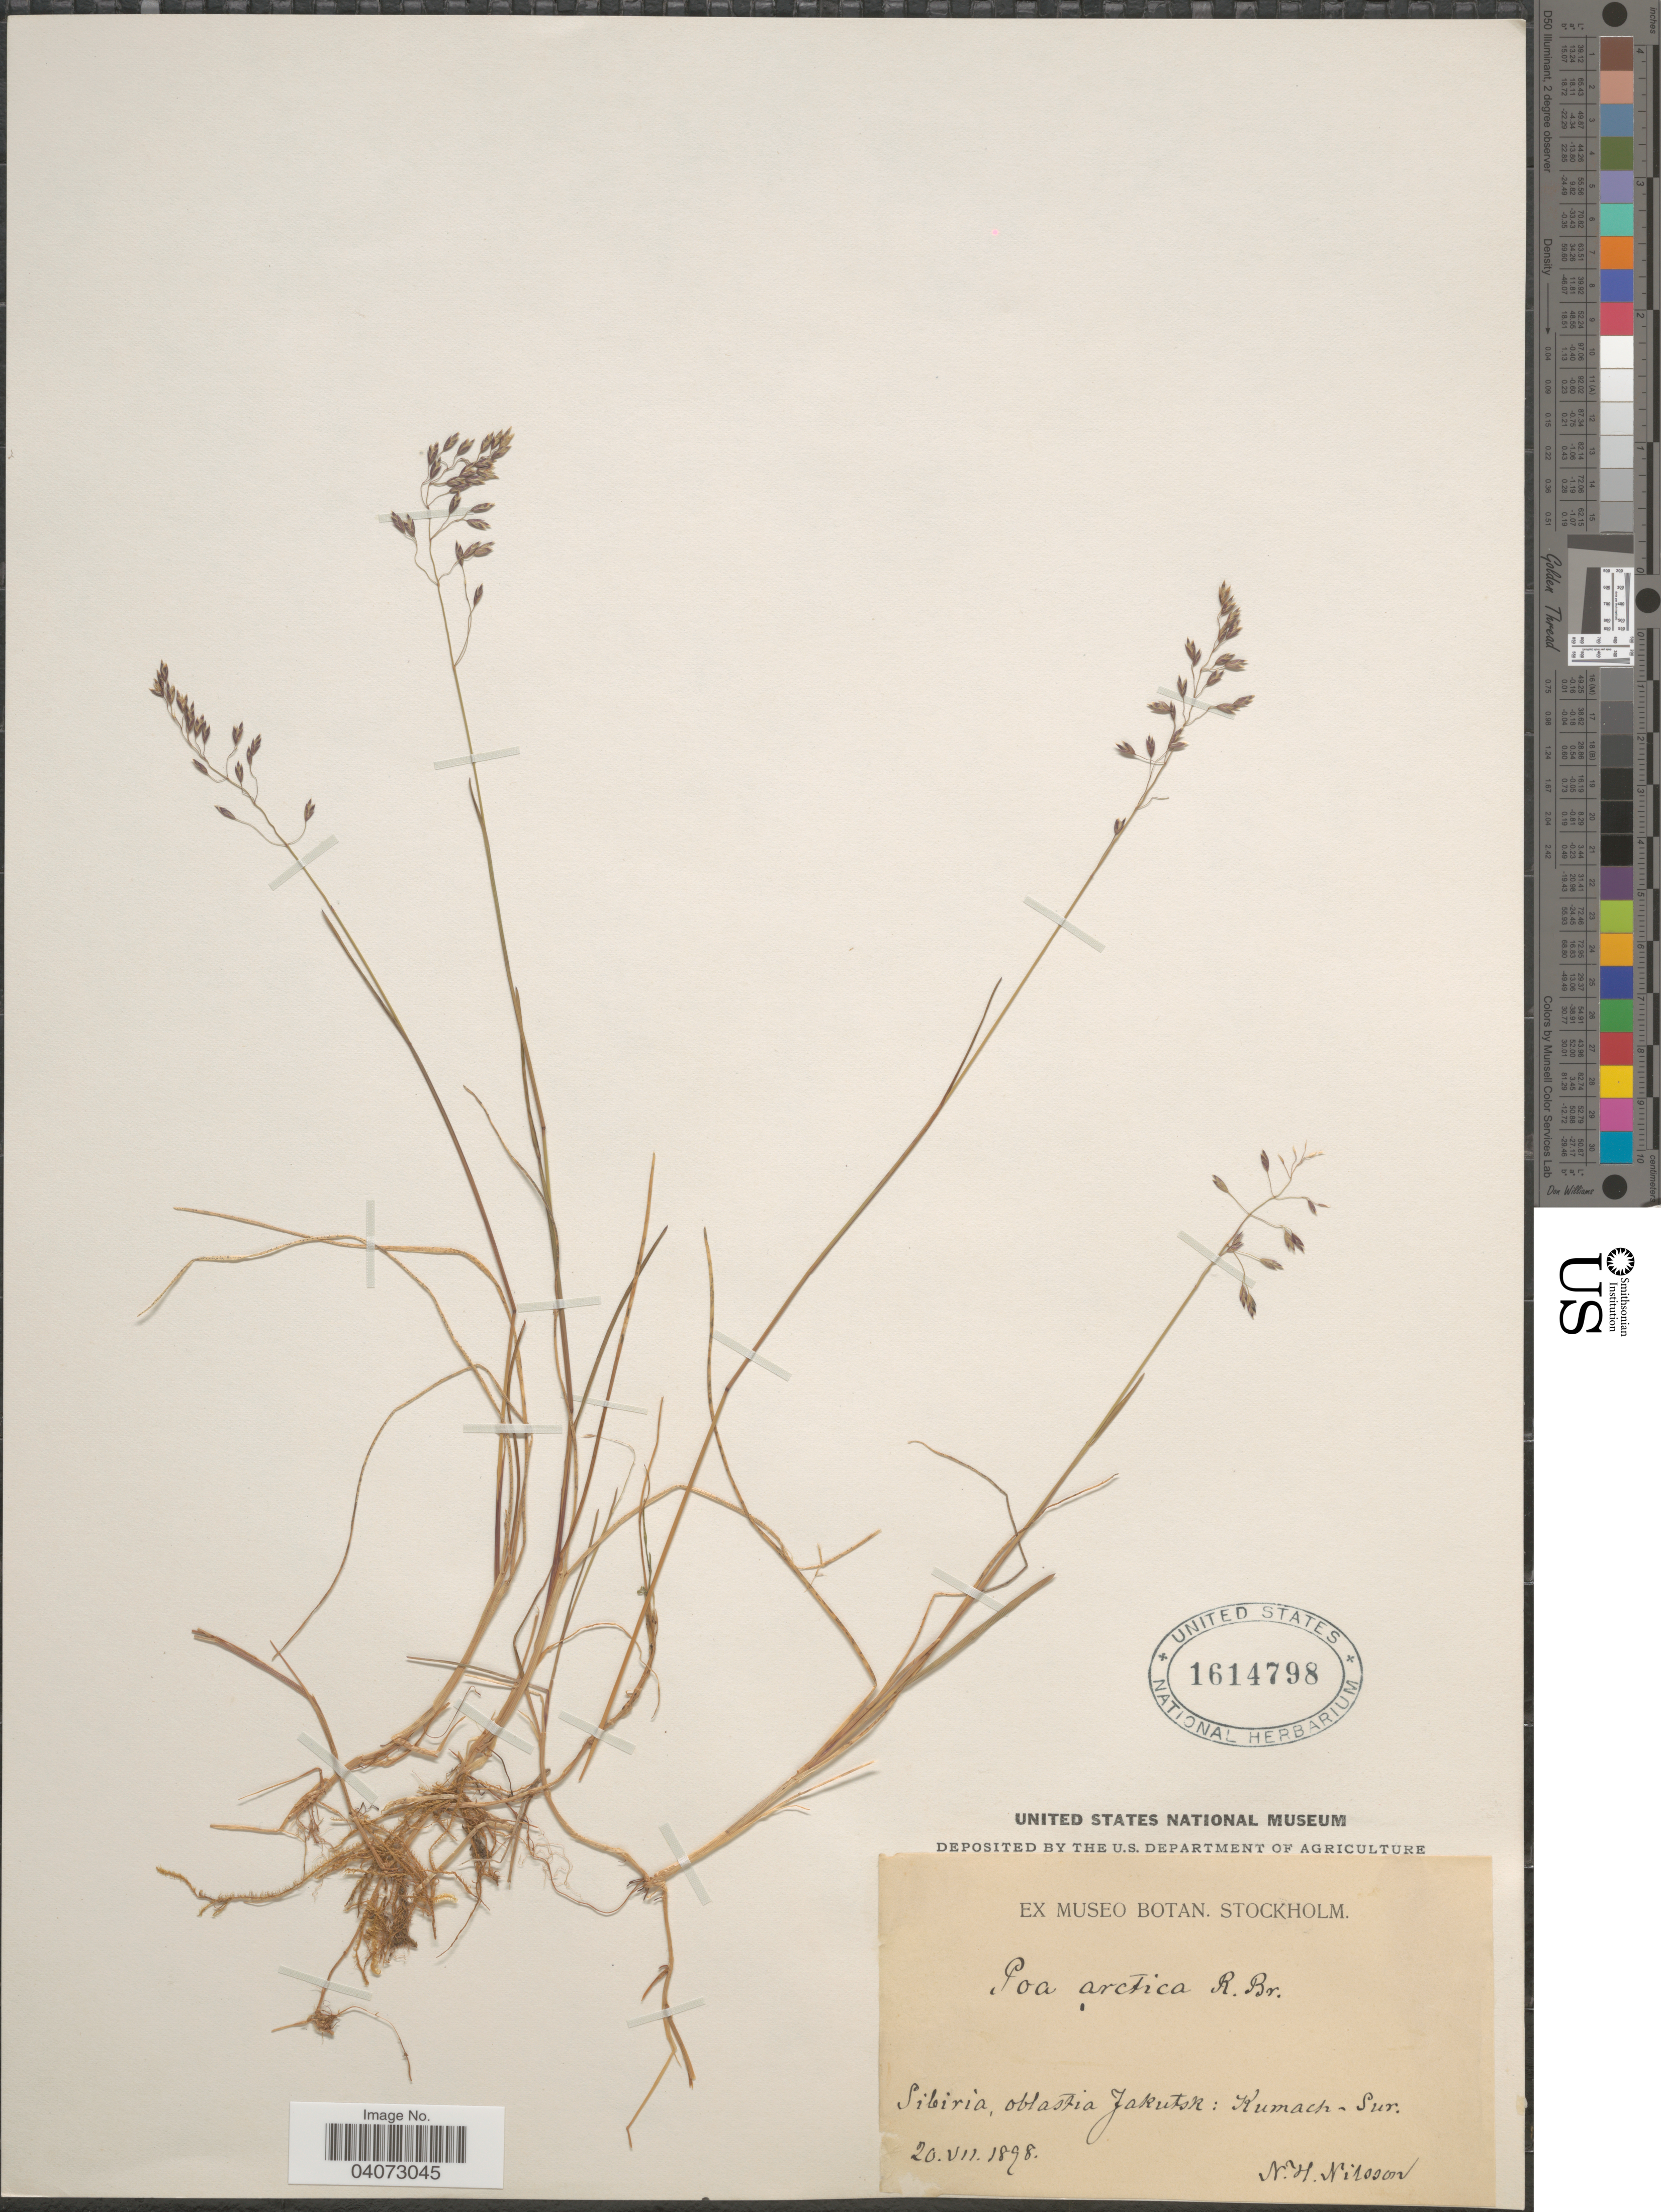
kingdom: Plantae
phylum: Tracheophyta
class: Liliopsida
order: Poales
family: Poaceae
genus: Poa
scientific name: Poa arctica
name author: R. Br.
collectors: N. H. Nilsson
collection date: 1898-07-20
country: Russian Federation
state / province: Sakha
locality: Sibiria, oblastia Jakutsk: Kumach-Sur.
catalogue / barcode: US 1614798